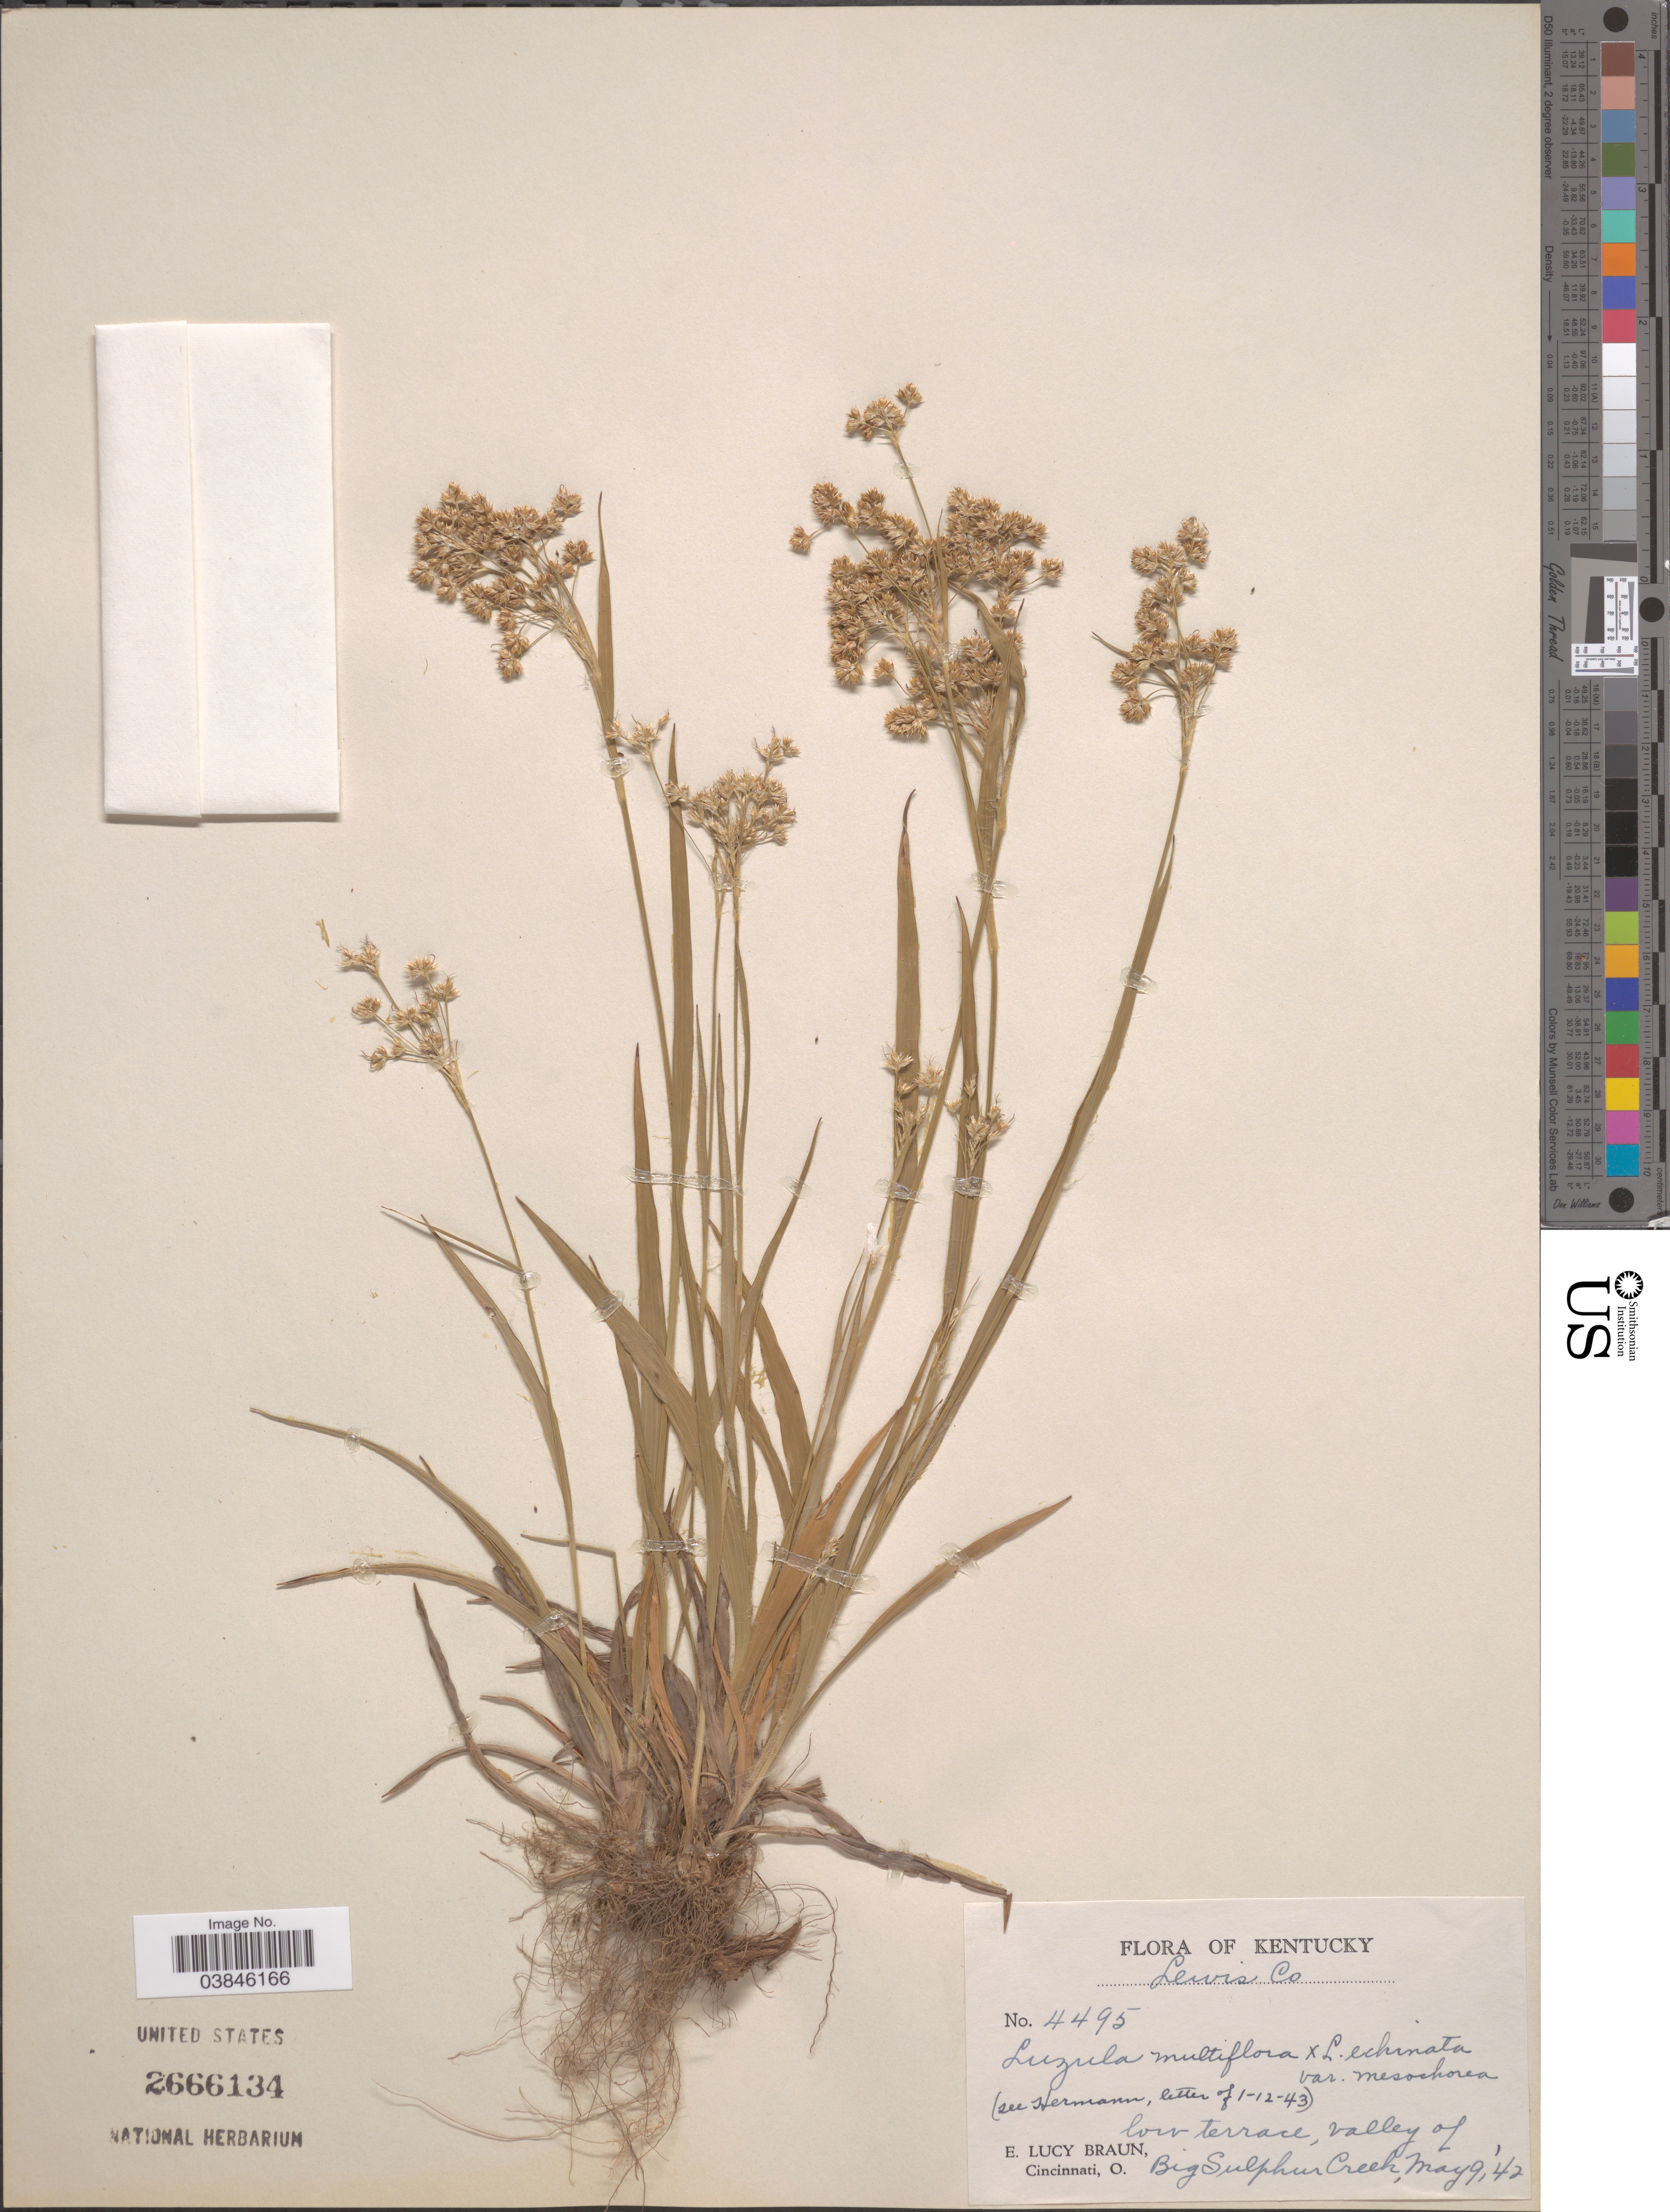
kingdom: Plantae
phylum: Tracheophyta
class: Liliopsida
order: Poales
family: Juncaceae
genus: Luzula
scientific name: Luzula multiflora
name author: (Ehrh.) Lej.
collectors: E. L. Braun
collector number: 4495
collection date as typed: Transcribed d/m/y: 9/5/42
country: United States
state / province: Kentucky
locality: Lewis Co. Valley of Big Sulphur Creek.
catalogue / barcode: US 2666134